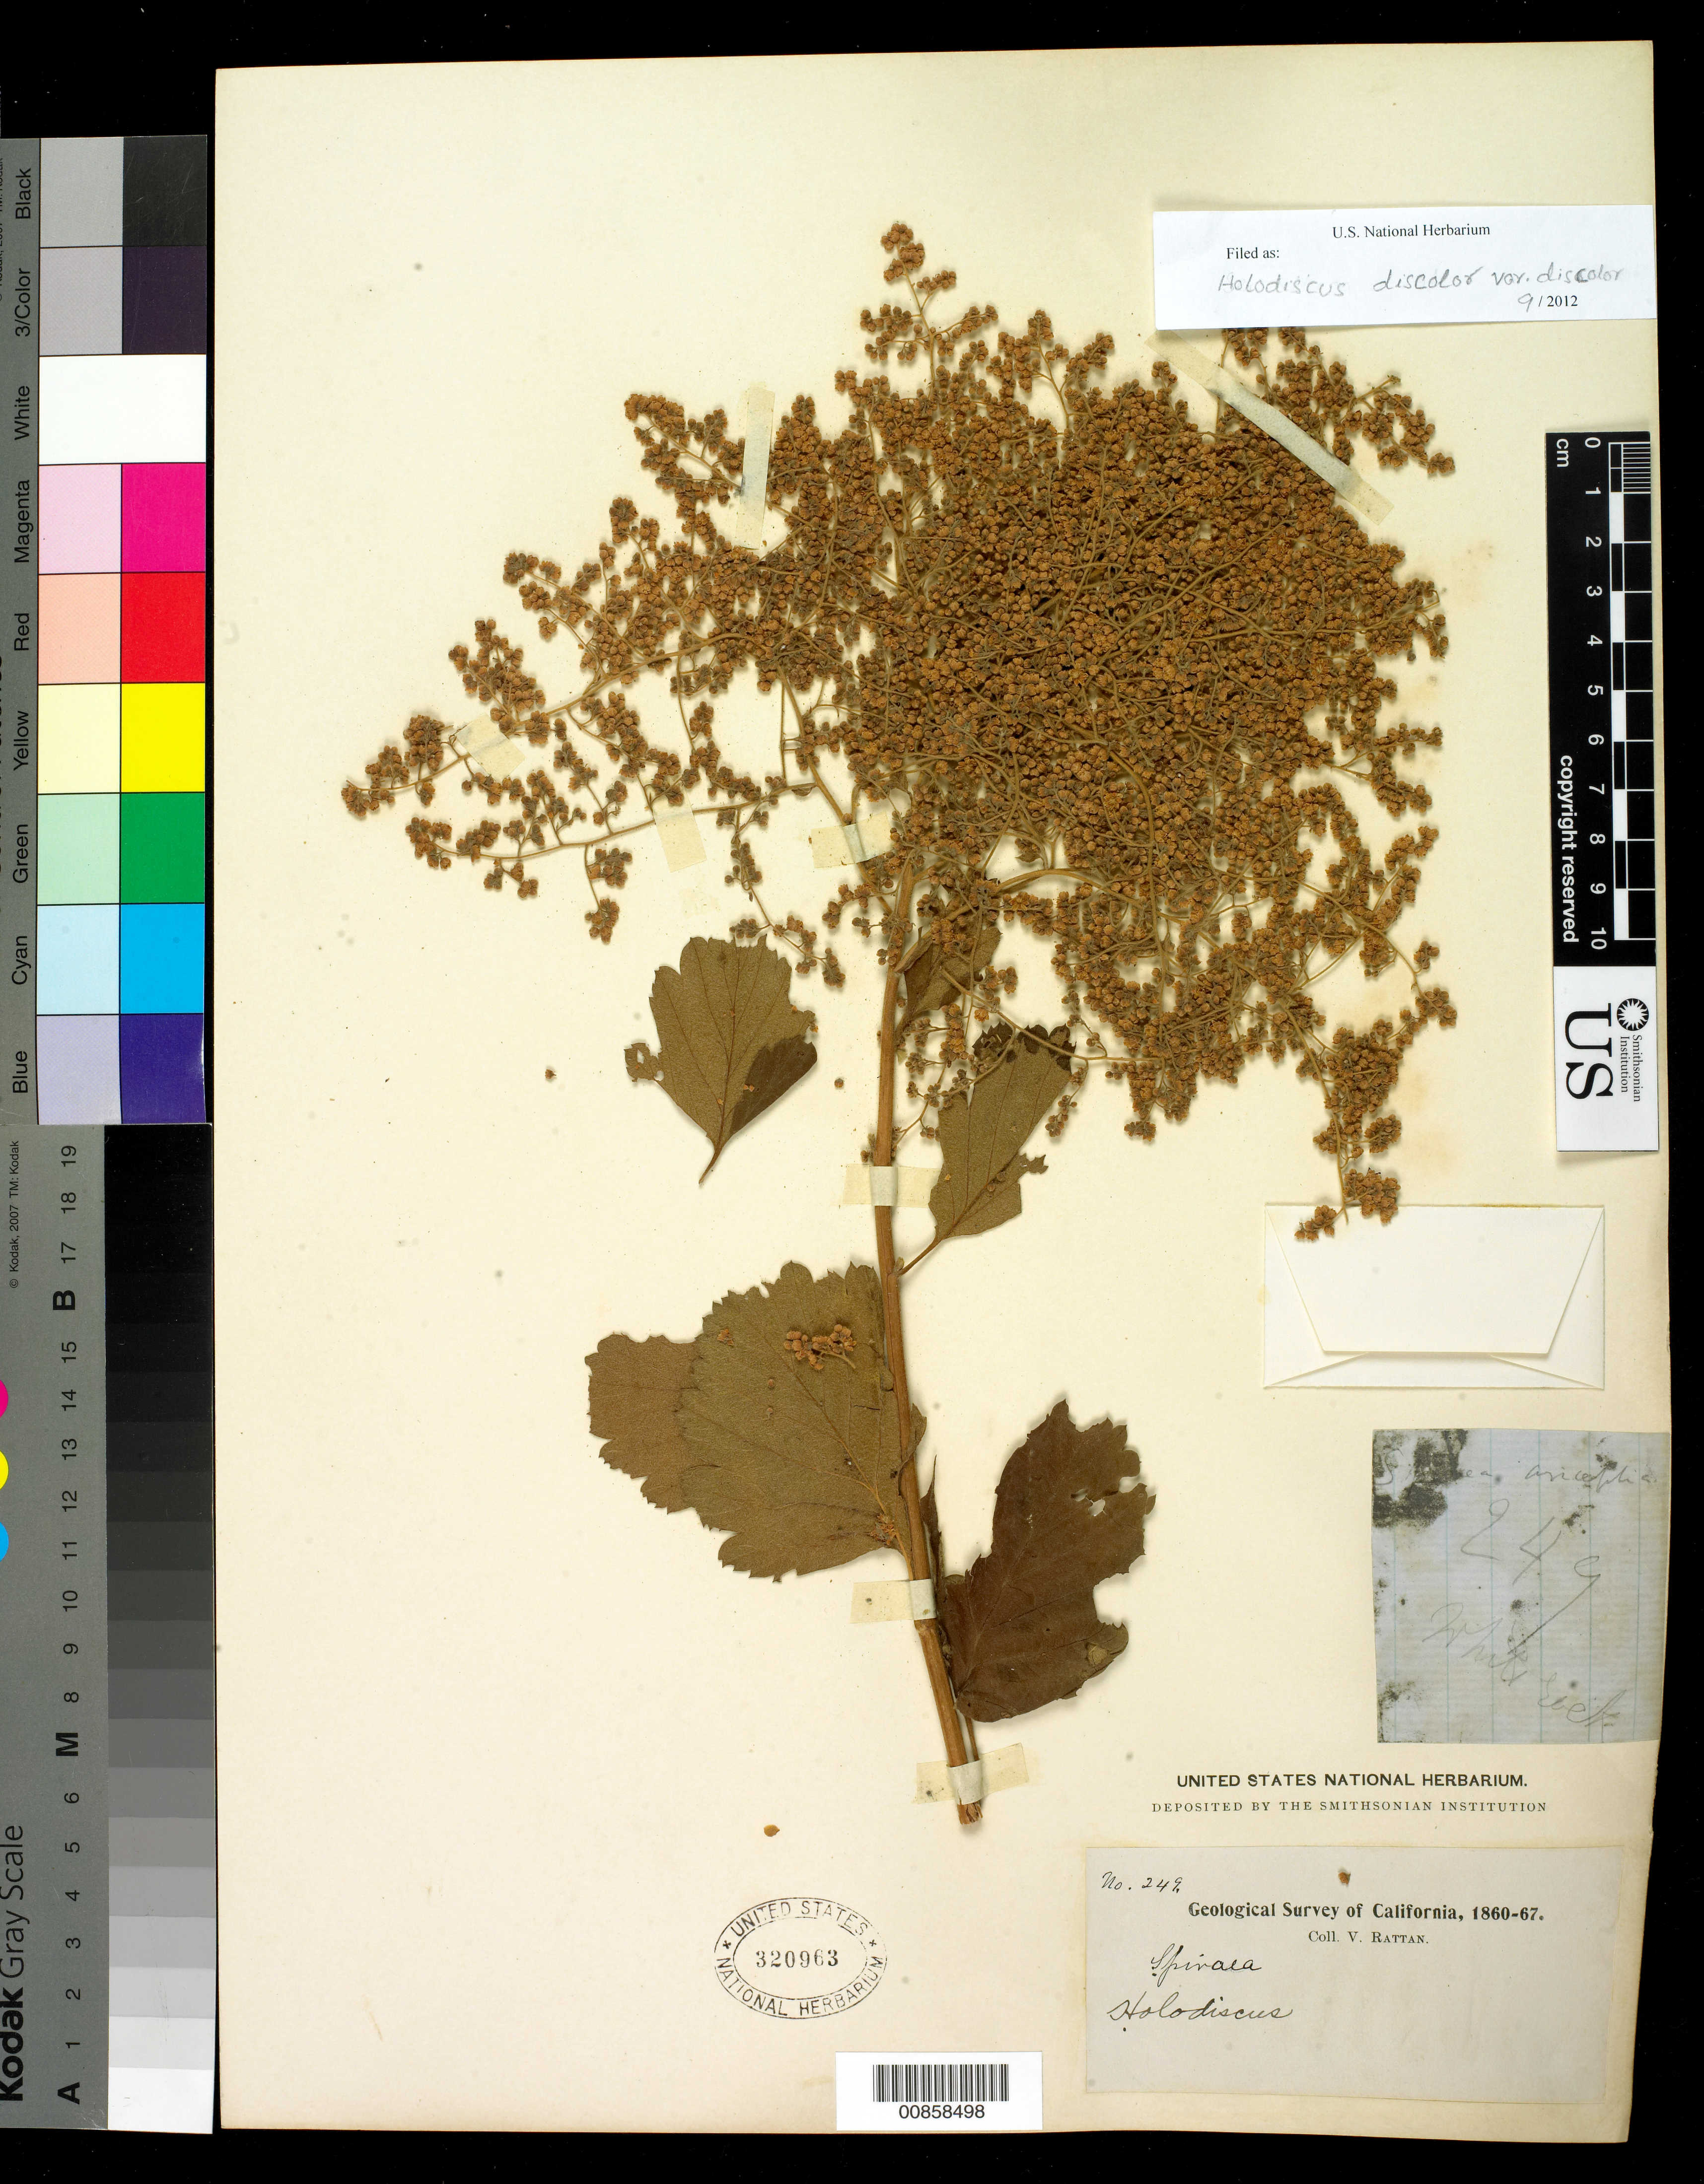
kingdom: Plantae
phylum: Tracheophyta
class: Magnoliopsida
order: Rosales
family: Rosaceae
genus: Holodiscus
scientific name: Holodiscus discolor var. discolor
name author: (Pursh) Maxim.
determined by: Lis, R.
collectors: V. Rattan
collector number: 249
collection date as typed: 1860 to -- --- 1867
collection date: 1860/1867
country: United States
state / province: California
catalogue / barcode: US 320963